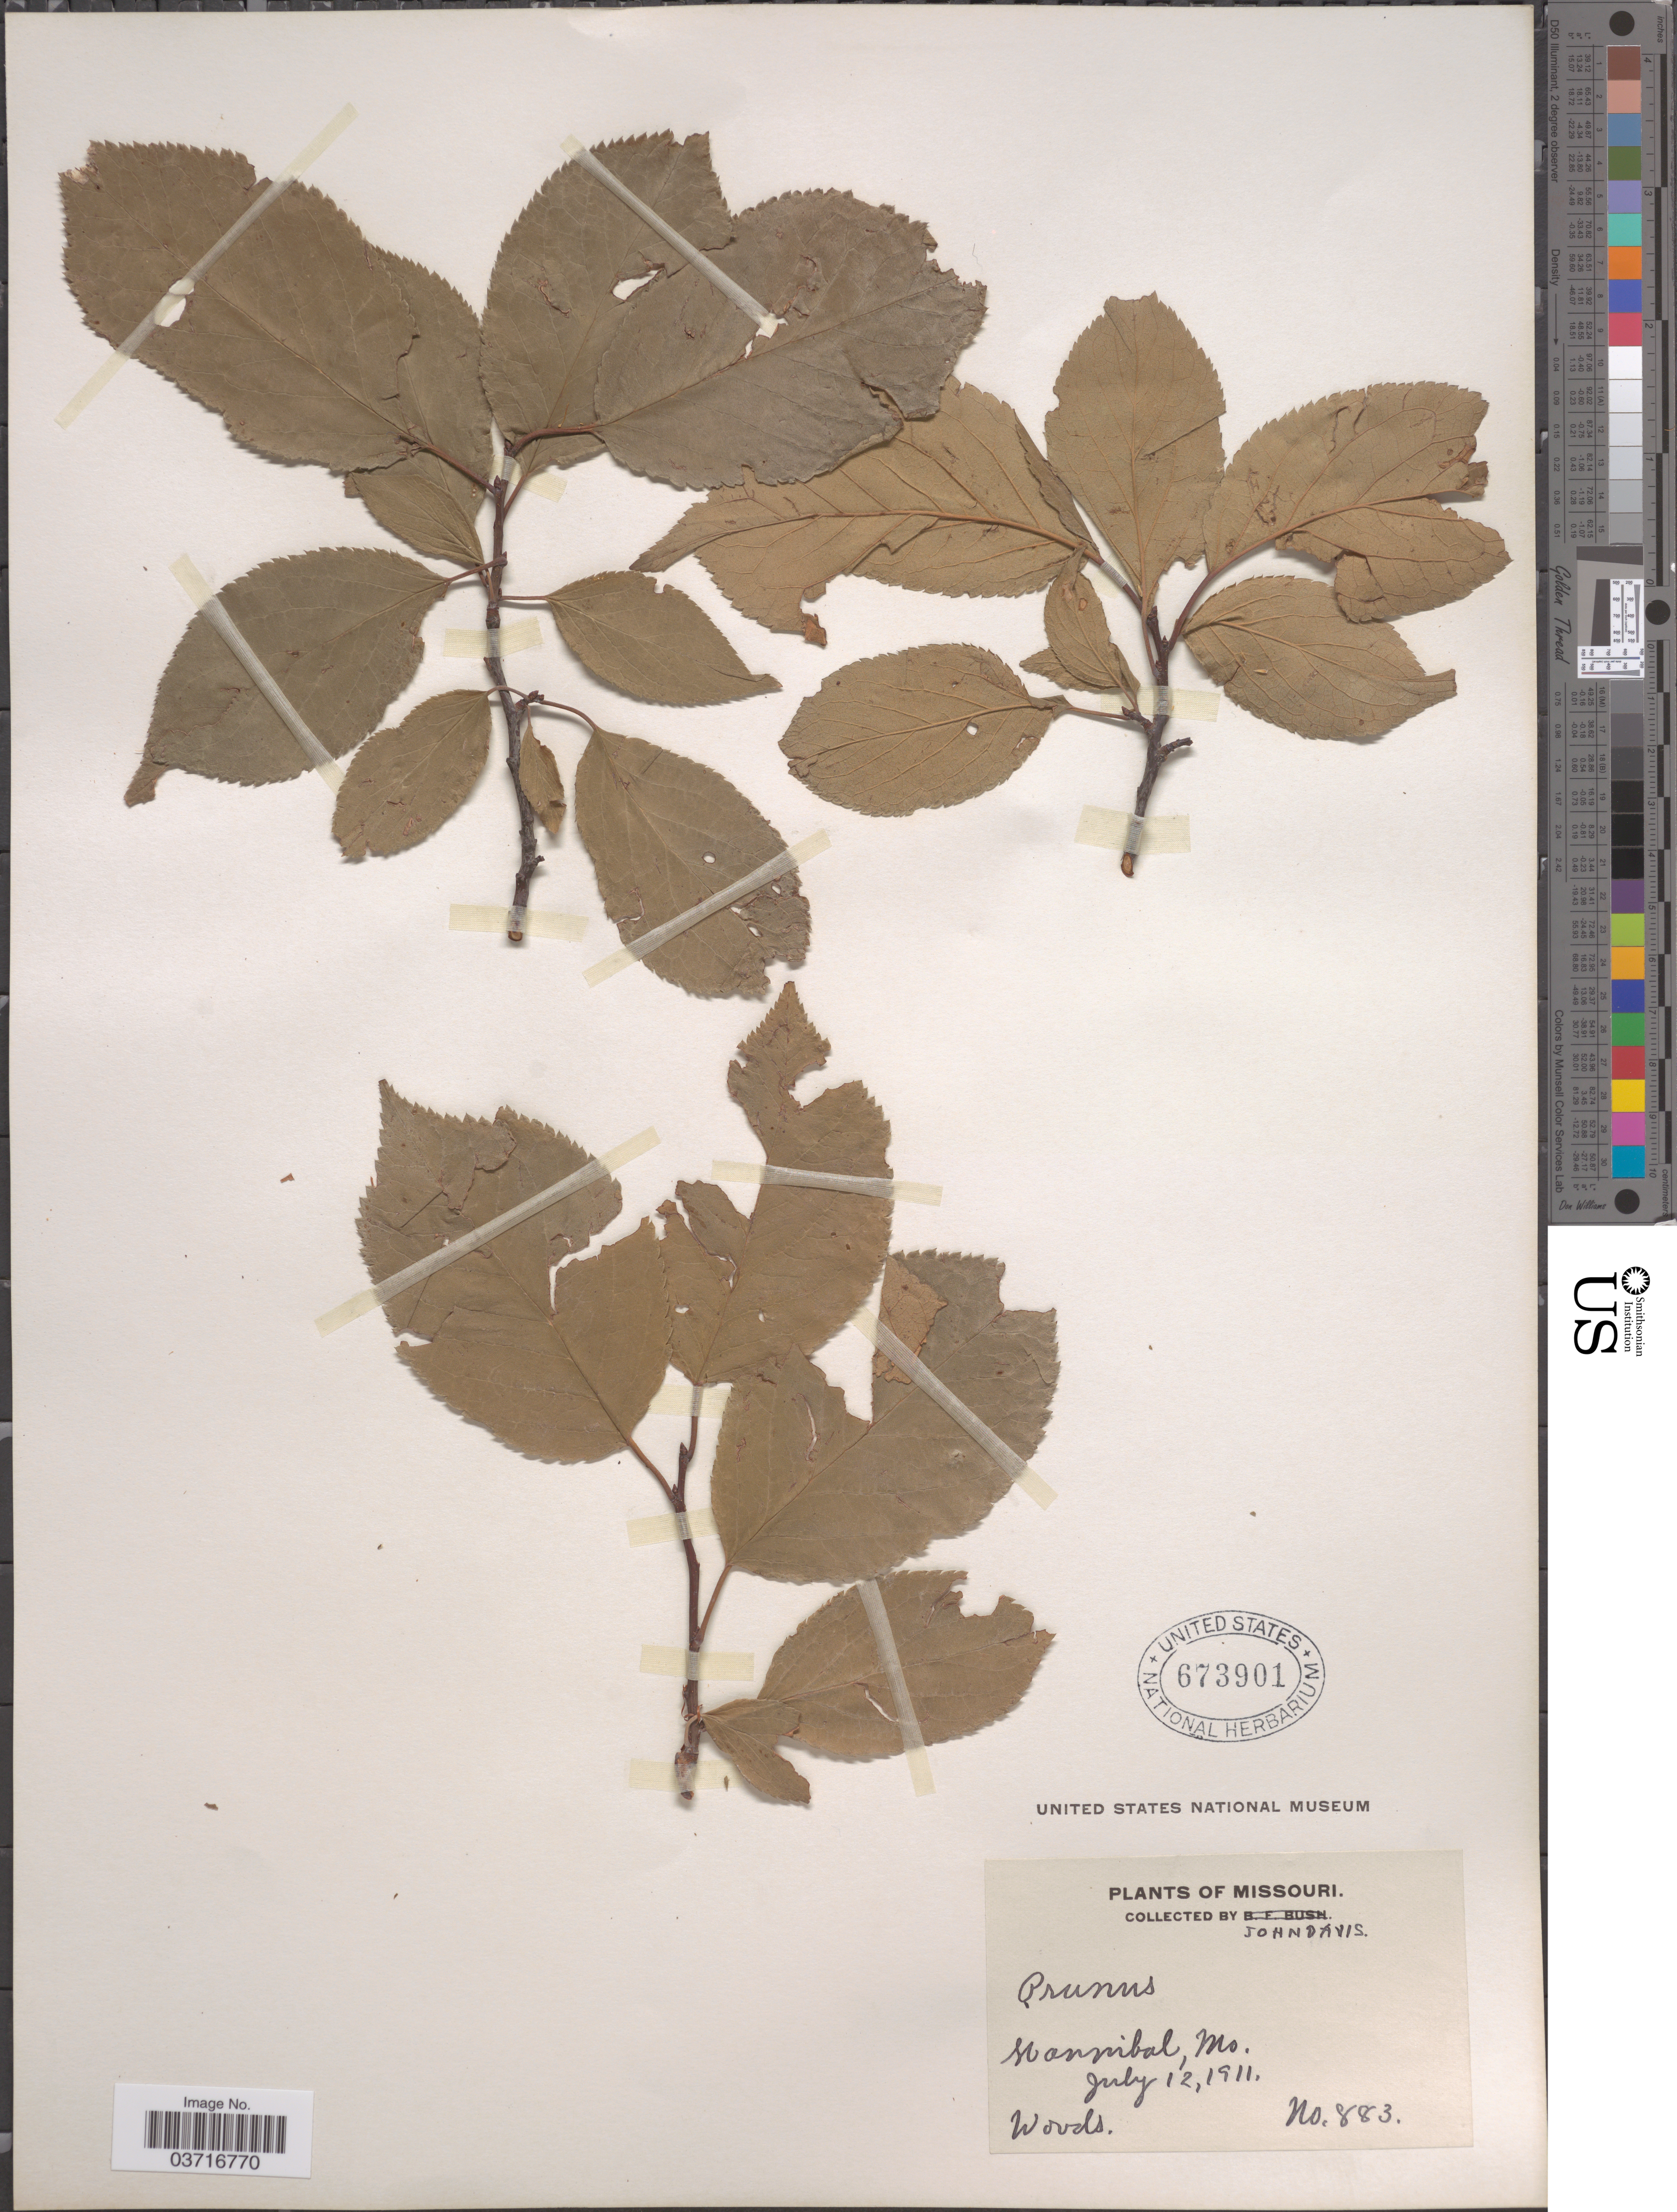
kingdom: Plantae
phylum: Tracheophyta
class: Magnoliopsida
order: Rosales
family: Rosaceae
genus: Prunus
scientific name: Prunus sp.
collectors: J. Davis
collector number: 883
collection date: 1911-07-12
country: United States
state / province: Missouri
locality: Hannibal.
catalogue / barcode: US 673901